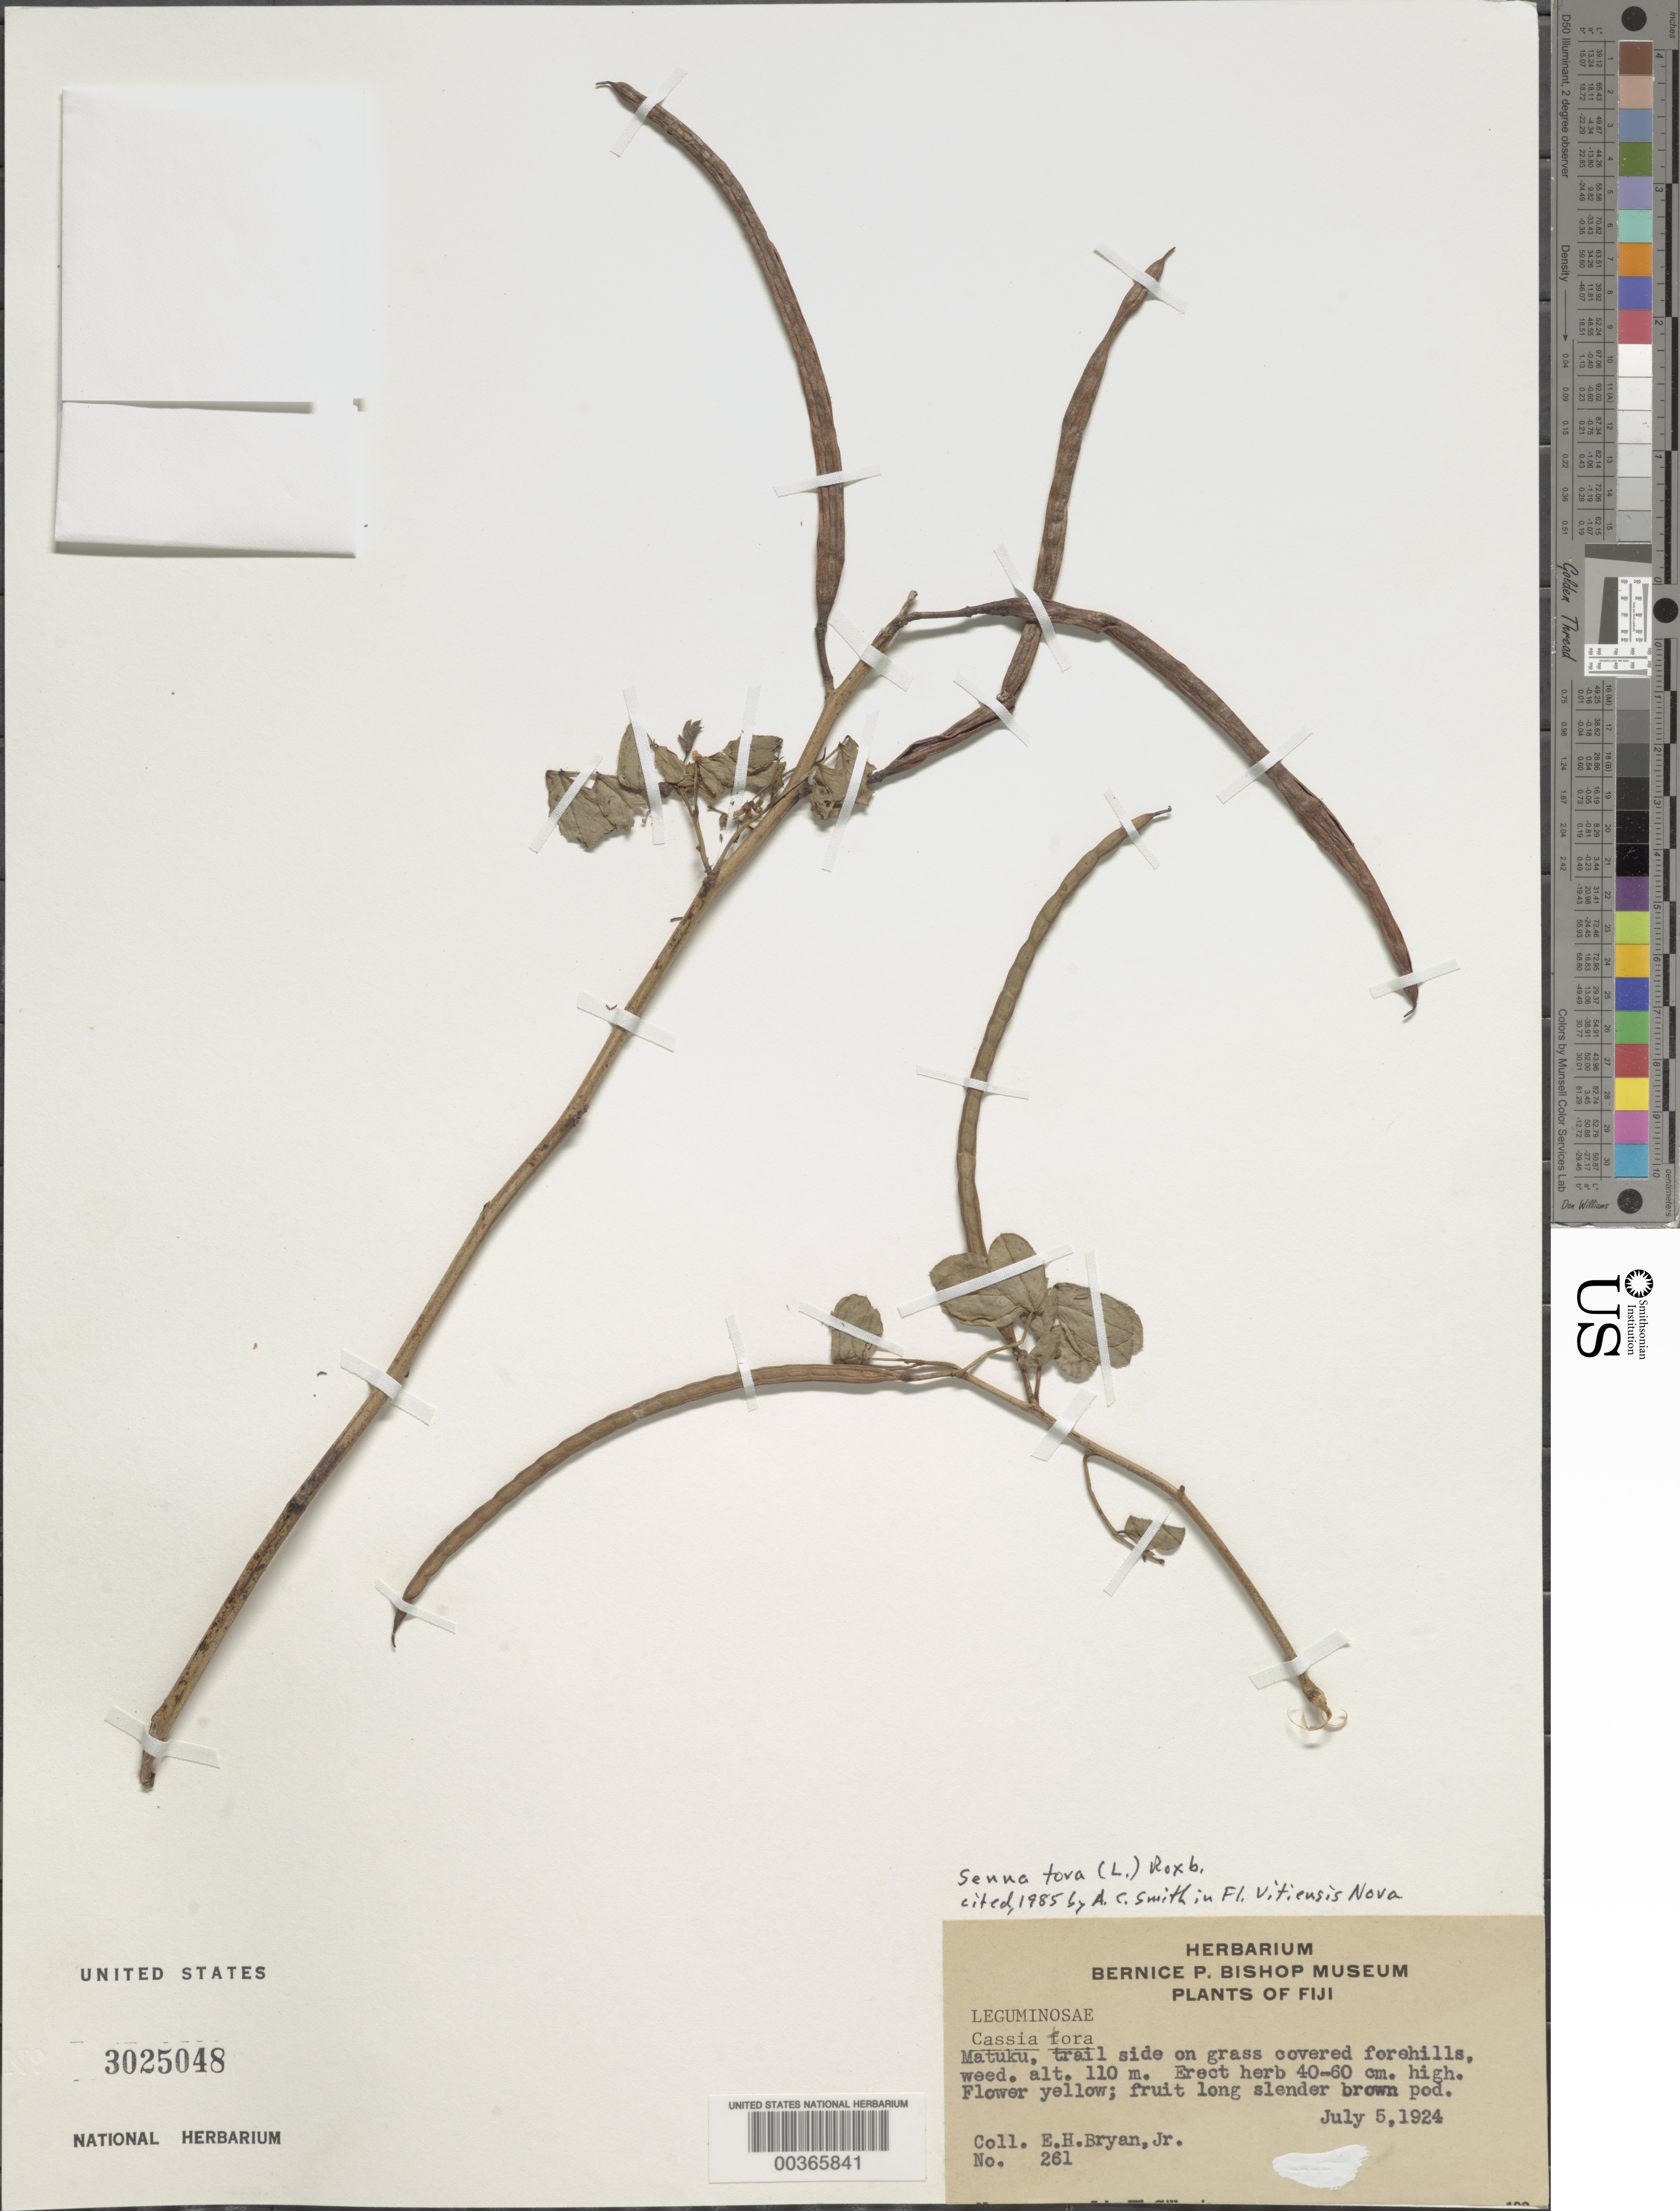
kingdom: Plantae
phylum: Tracheophyta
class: Magnoliopsida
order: Fabales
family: Fabaceae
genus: Senna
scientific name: Senna tora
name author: (L.) Roxb.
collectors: E. Bryan Jr.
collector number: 261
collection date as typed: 05 Jul 1924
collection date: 1924-07-05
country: Fiji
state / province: Eastern Division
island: Matuku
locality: Matuku, trail side. [Moala Is.]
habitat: On grass covered forehills.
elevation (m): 110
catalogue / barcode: US 3025048